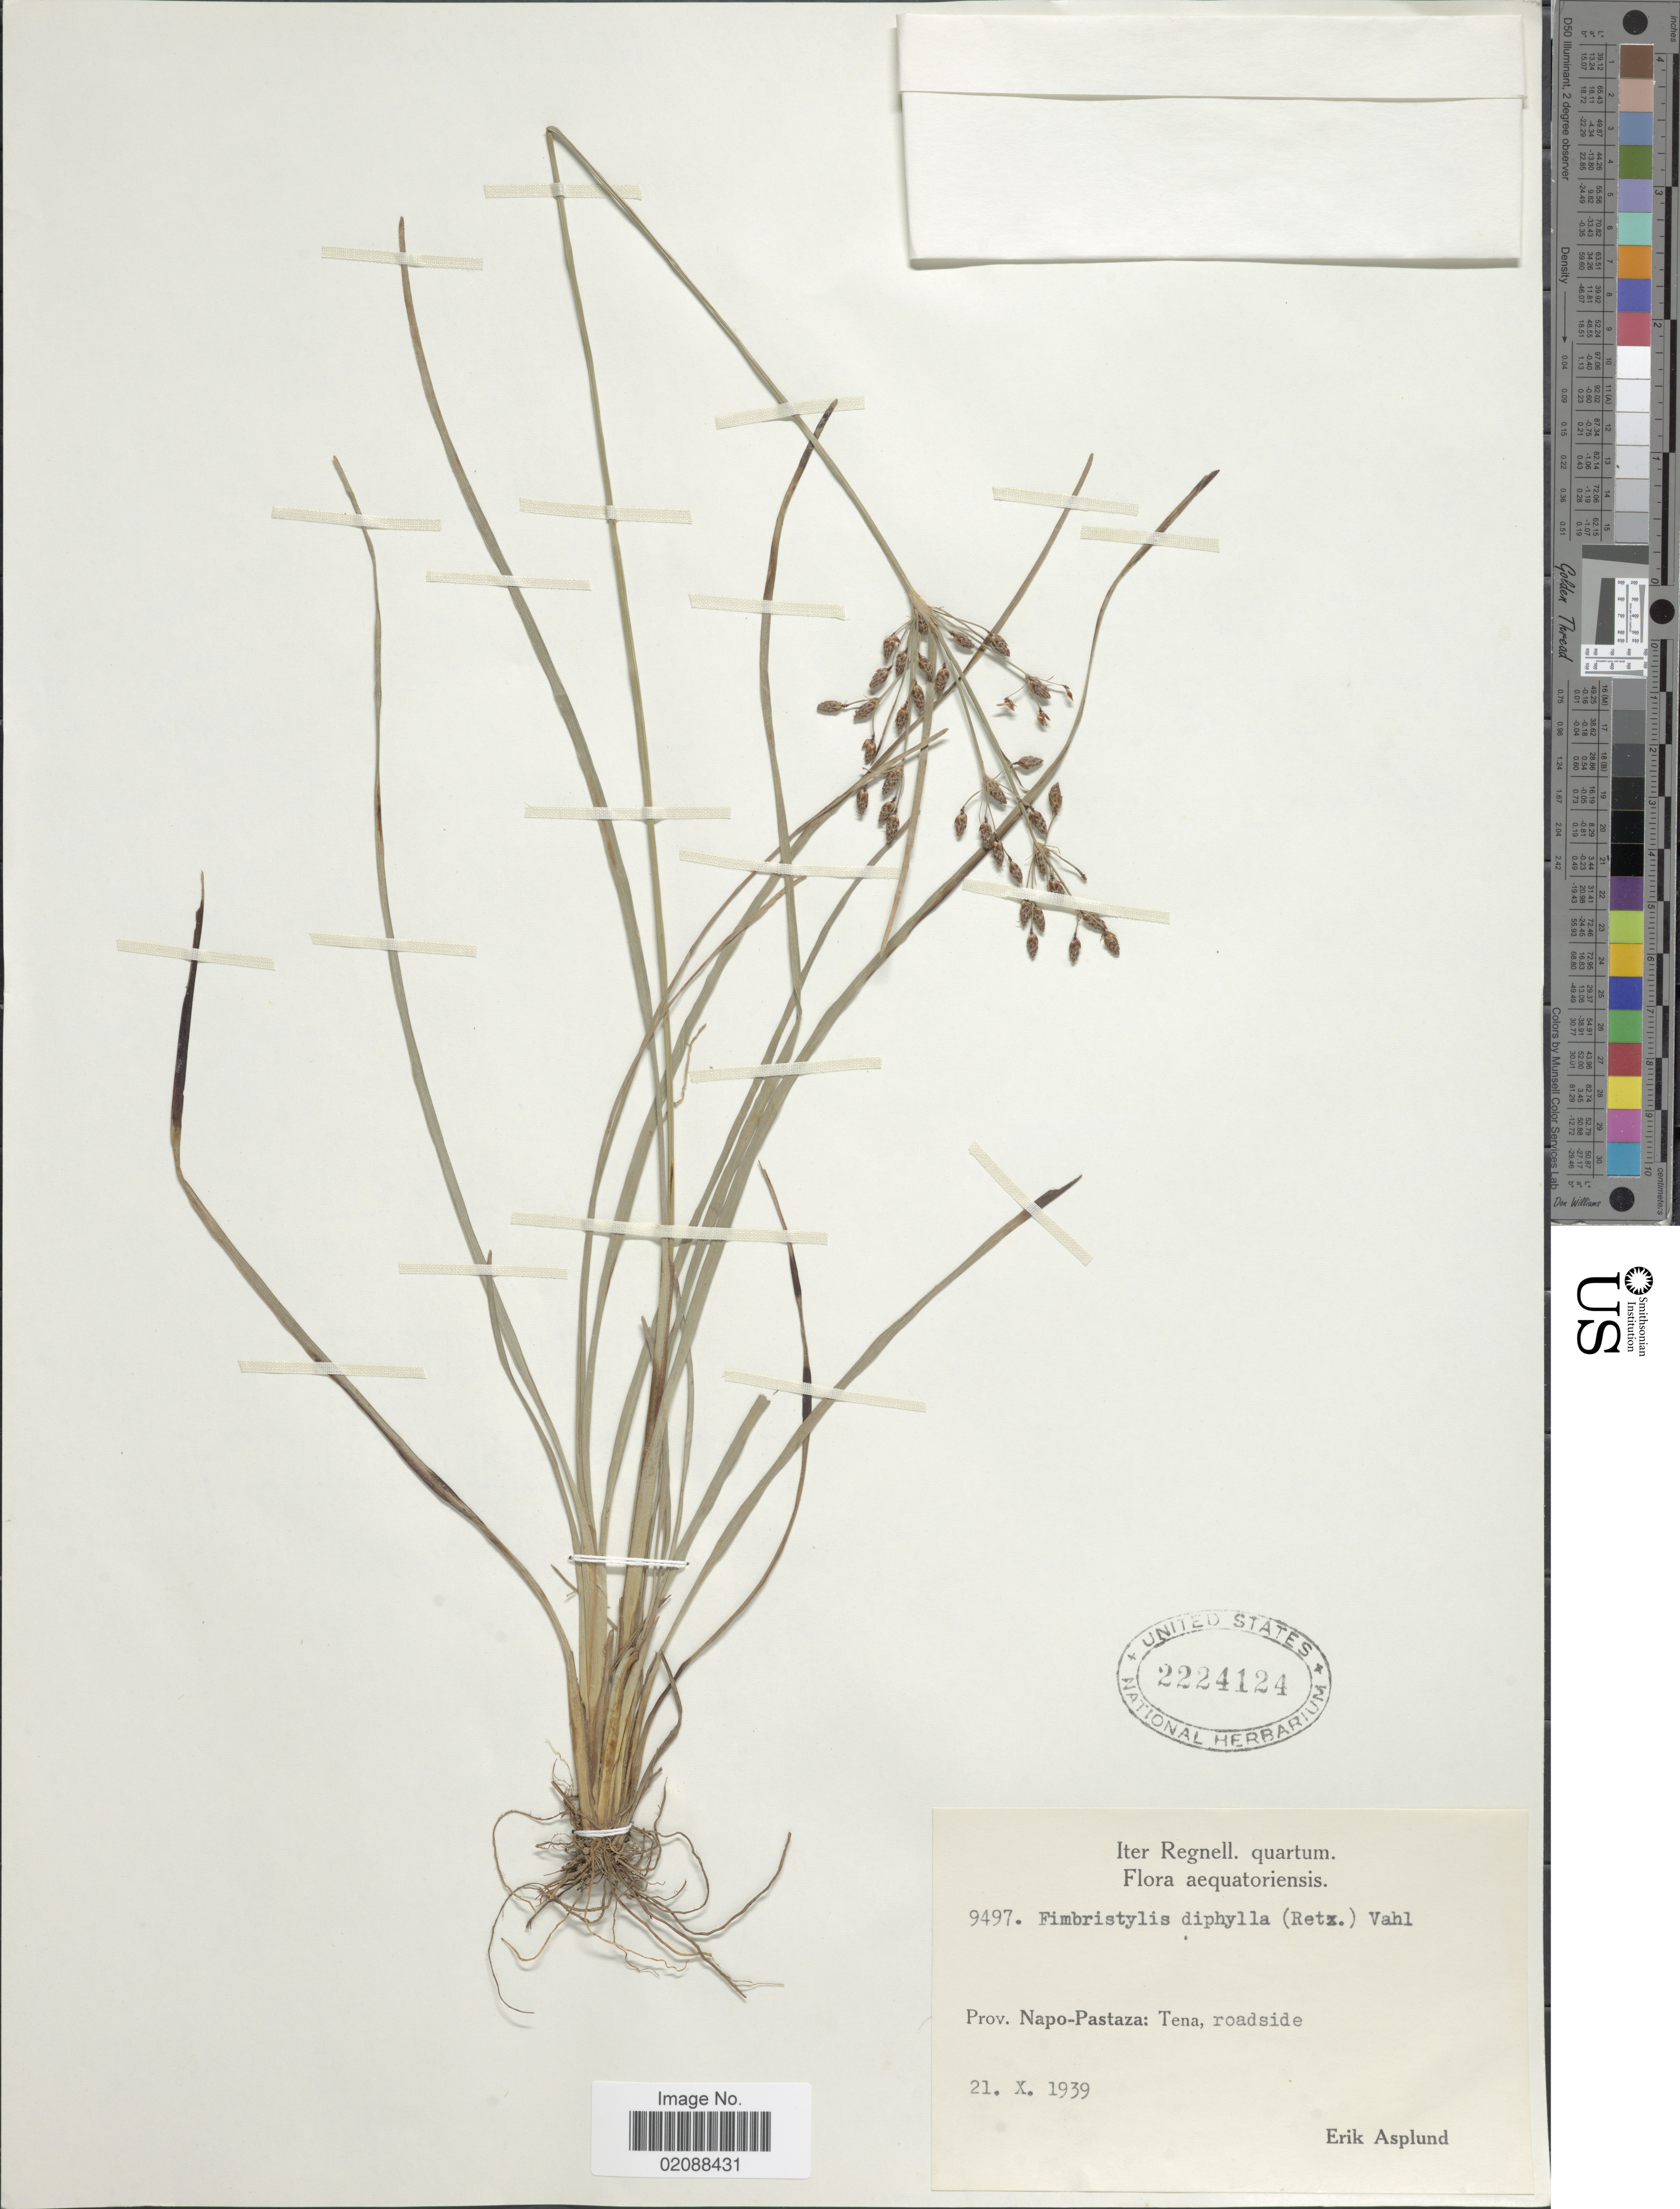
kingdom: Plantae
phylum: Tracheophyta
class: Liliopsida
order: Poales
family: Cyperaceae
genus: Fimbristylis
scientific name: Fimbristylis dichotoma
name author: (L.) Vahl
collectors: E. Asplund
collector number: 9497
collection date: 1939-10-21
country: Ecuador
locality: Aequatoriensis. Prov. Napo-Pastaza: Tena, roadside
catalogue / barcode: US 2224124